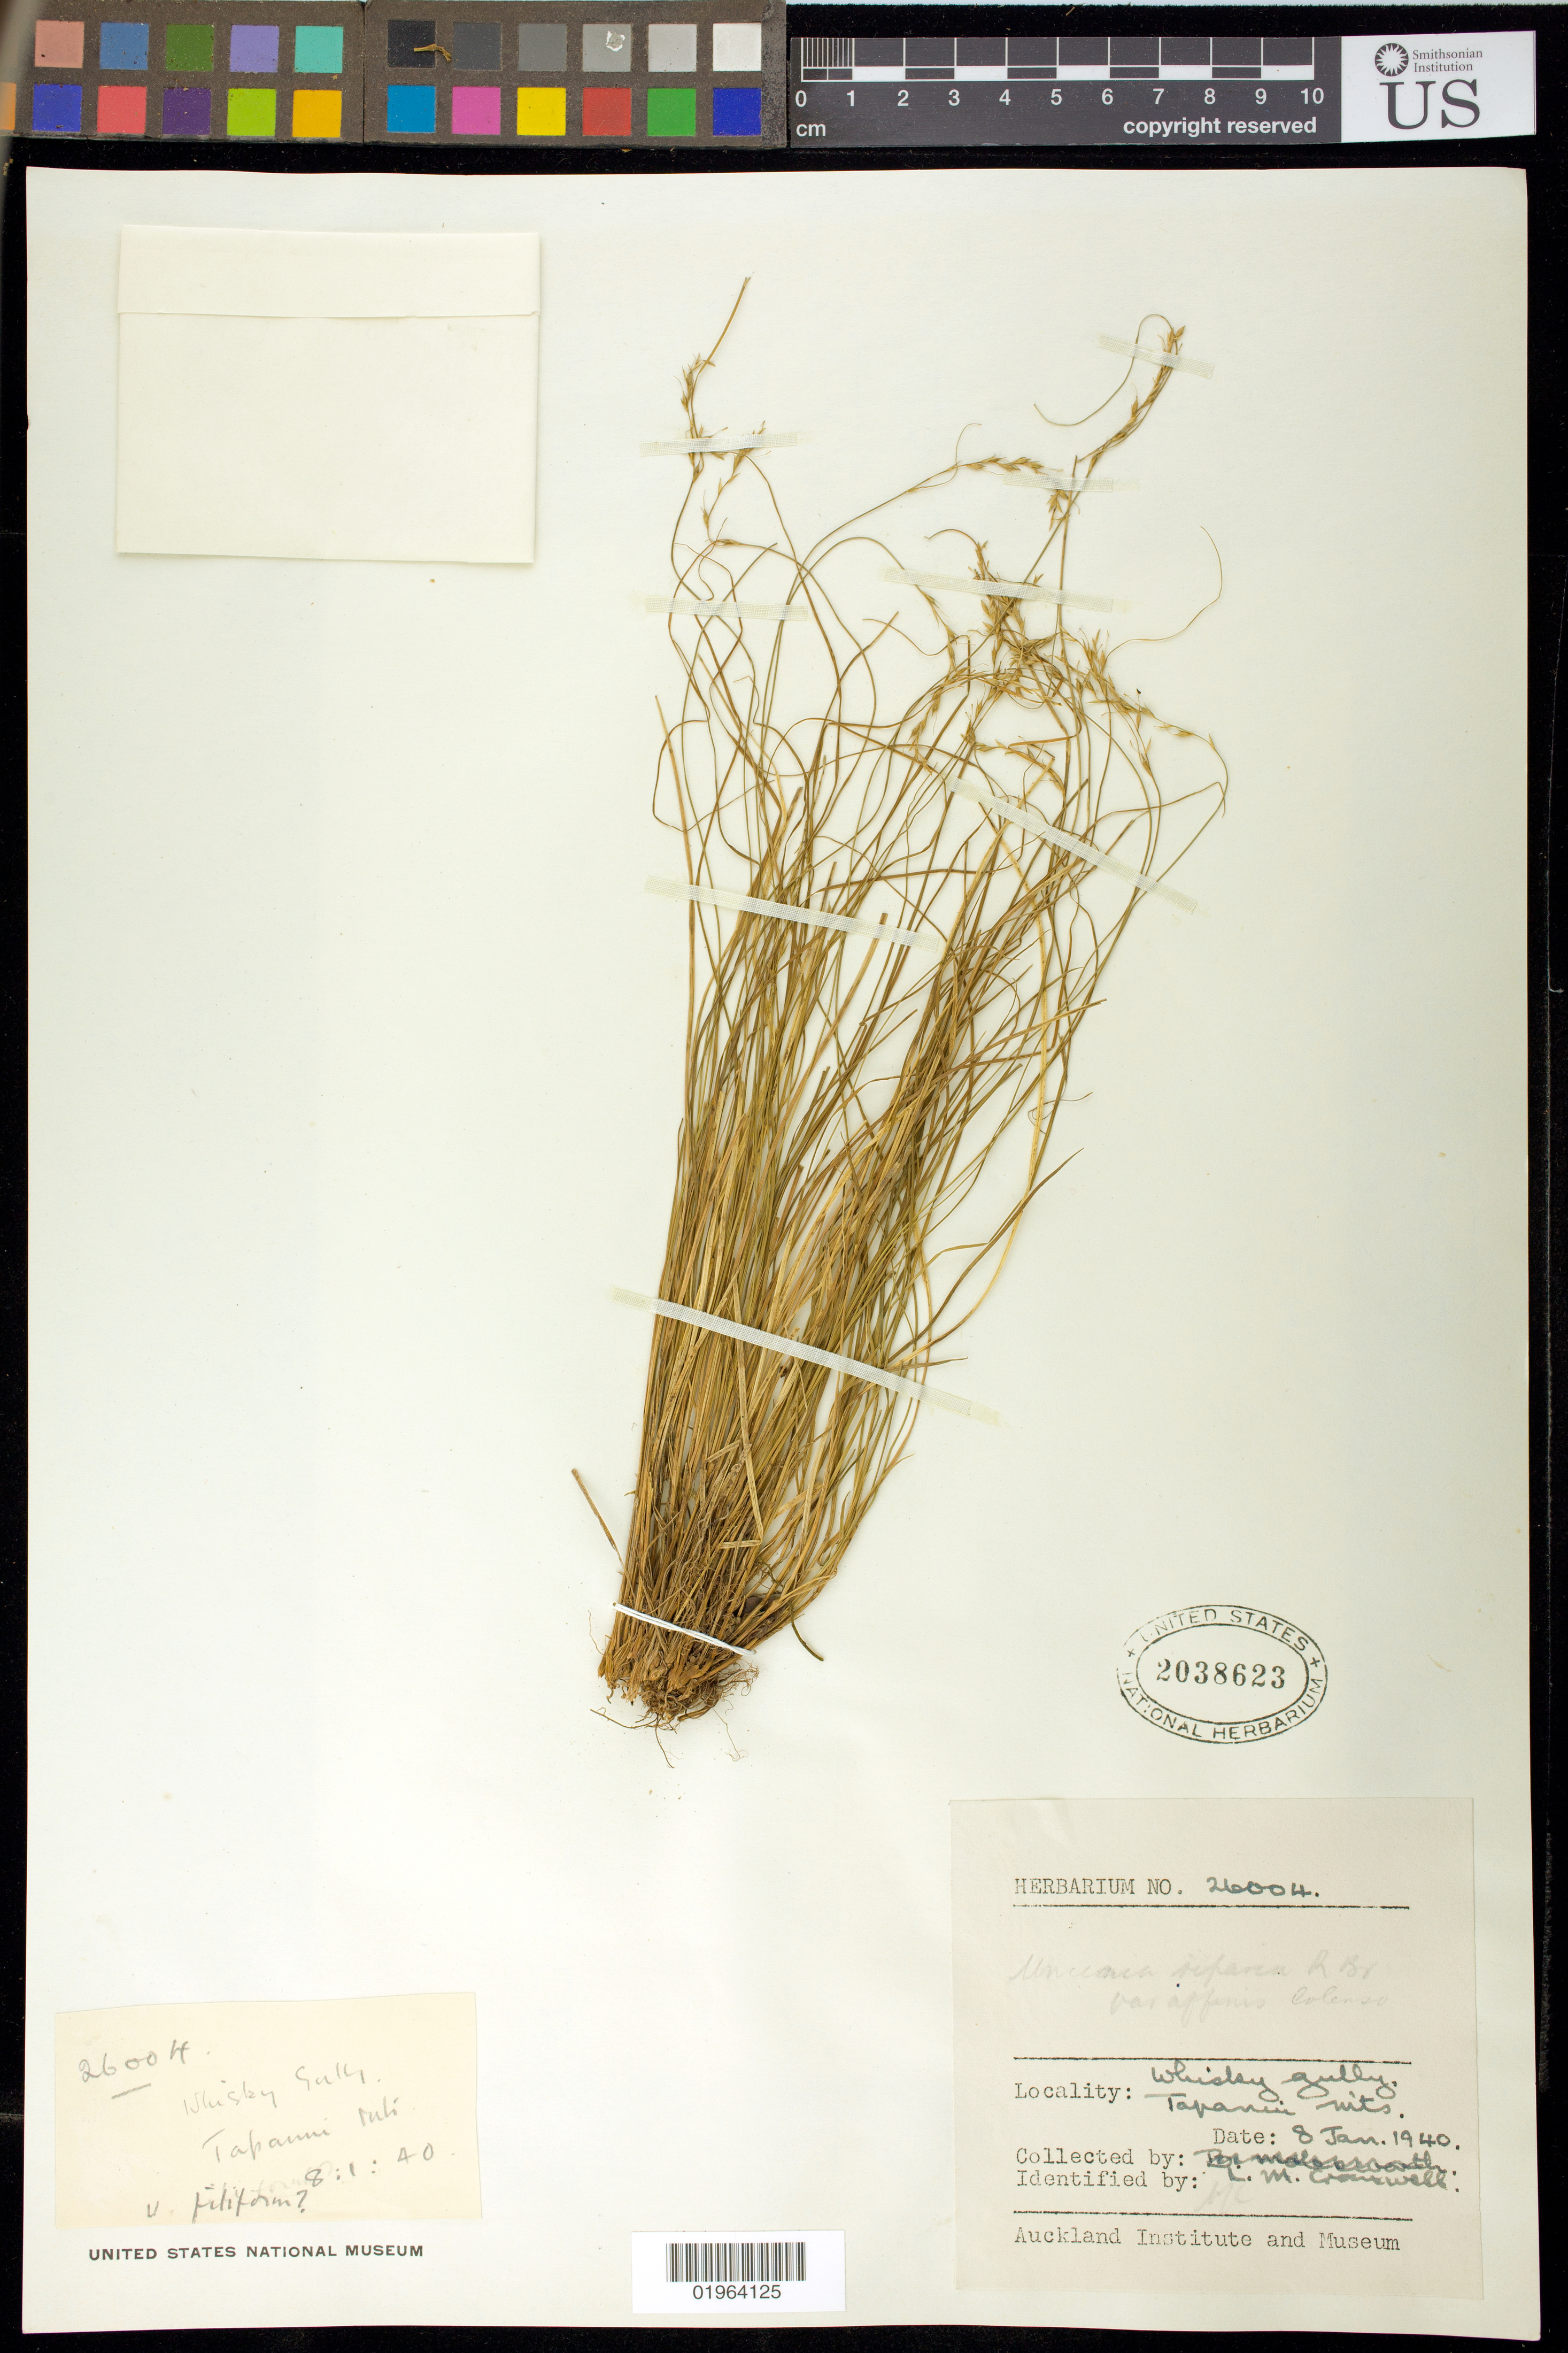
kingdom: Plantae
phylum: Tracheophyta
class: Liliopsida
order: Poales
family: Cyperaceae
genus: Carex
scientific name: Carex potens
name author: K.A. Ford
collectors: L. Cromwell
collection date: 1940-01-08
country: New Zealand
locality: Whisky Gully,Tapanui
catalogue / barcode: US 2038623